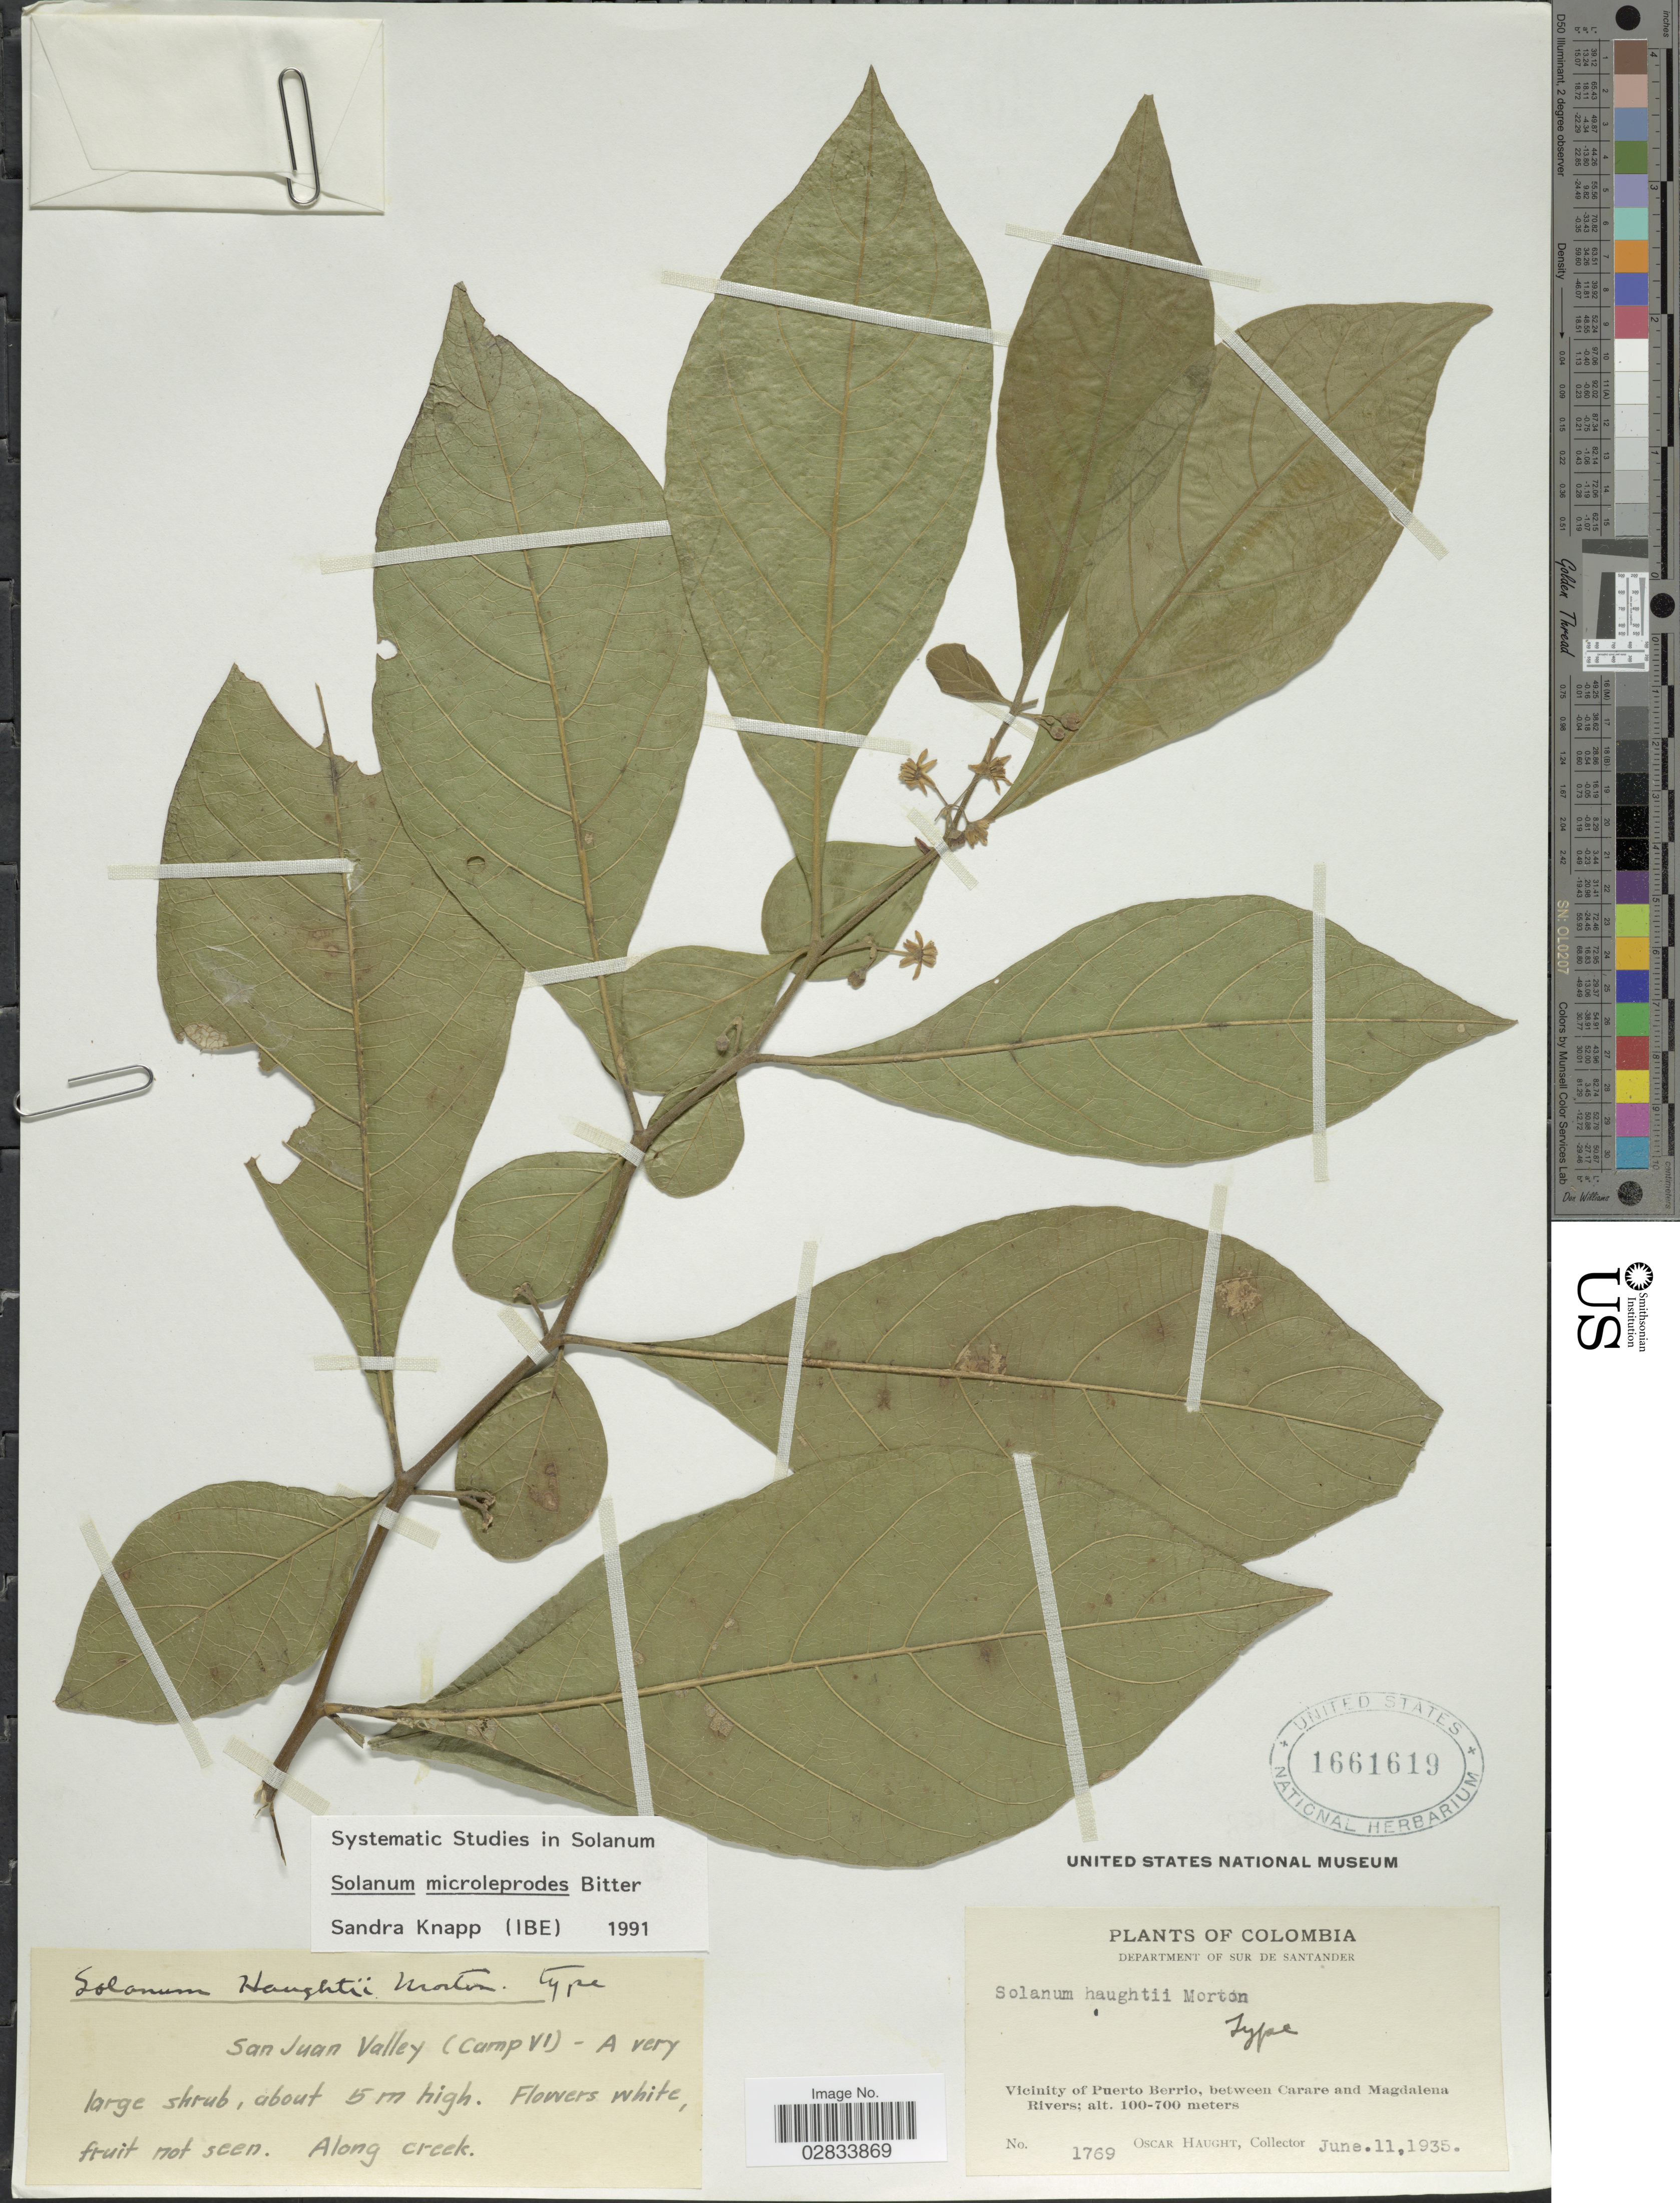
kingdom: Plantae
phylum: Tracheophyta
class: Magnoliopsida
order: Solanales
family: Solanaceae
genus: Solanum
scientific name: Solanum microleprodes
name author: Bitter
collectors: O. Haught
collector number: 1769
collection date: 1935-06-11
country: Colombia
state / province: Santander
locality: Department of Sur De Santander, Vicinity of Puerto Berrio, between Carare and Magdalena Rivers, San Juan Valley (Camp VI), Along creek.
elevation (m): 100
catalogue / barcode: US 1661619